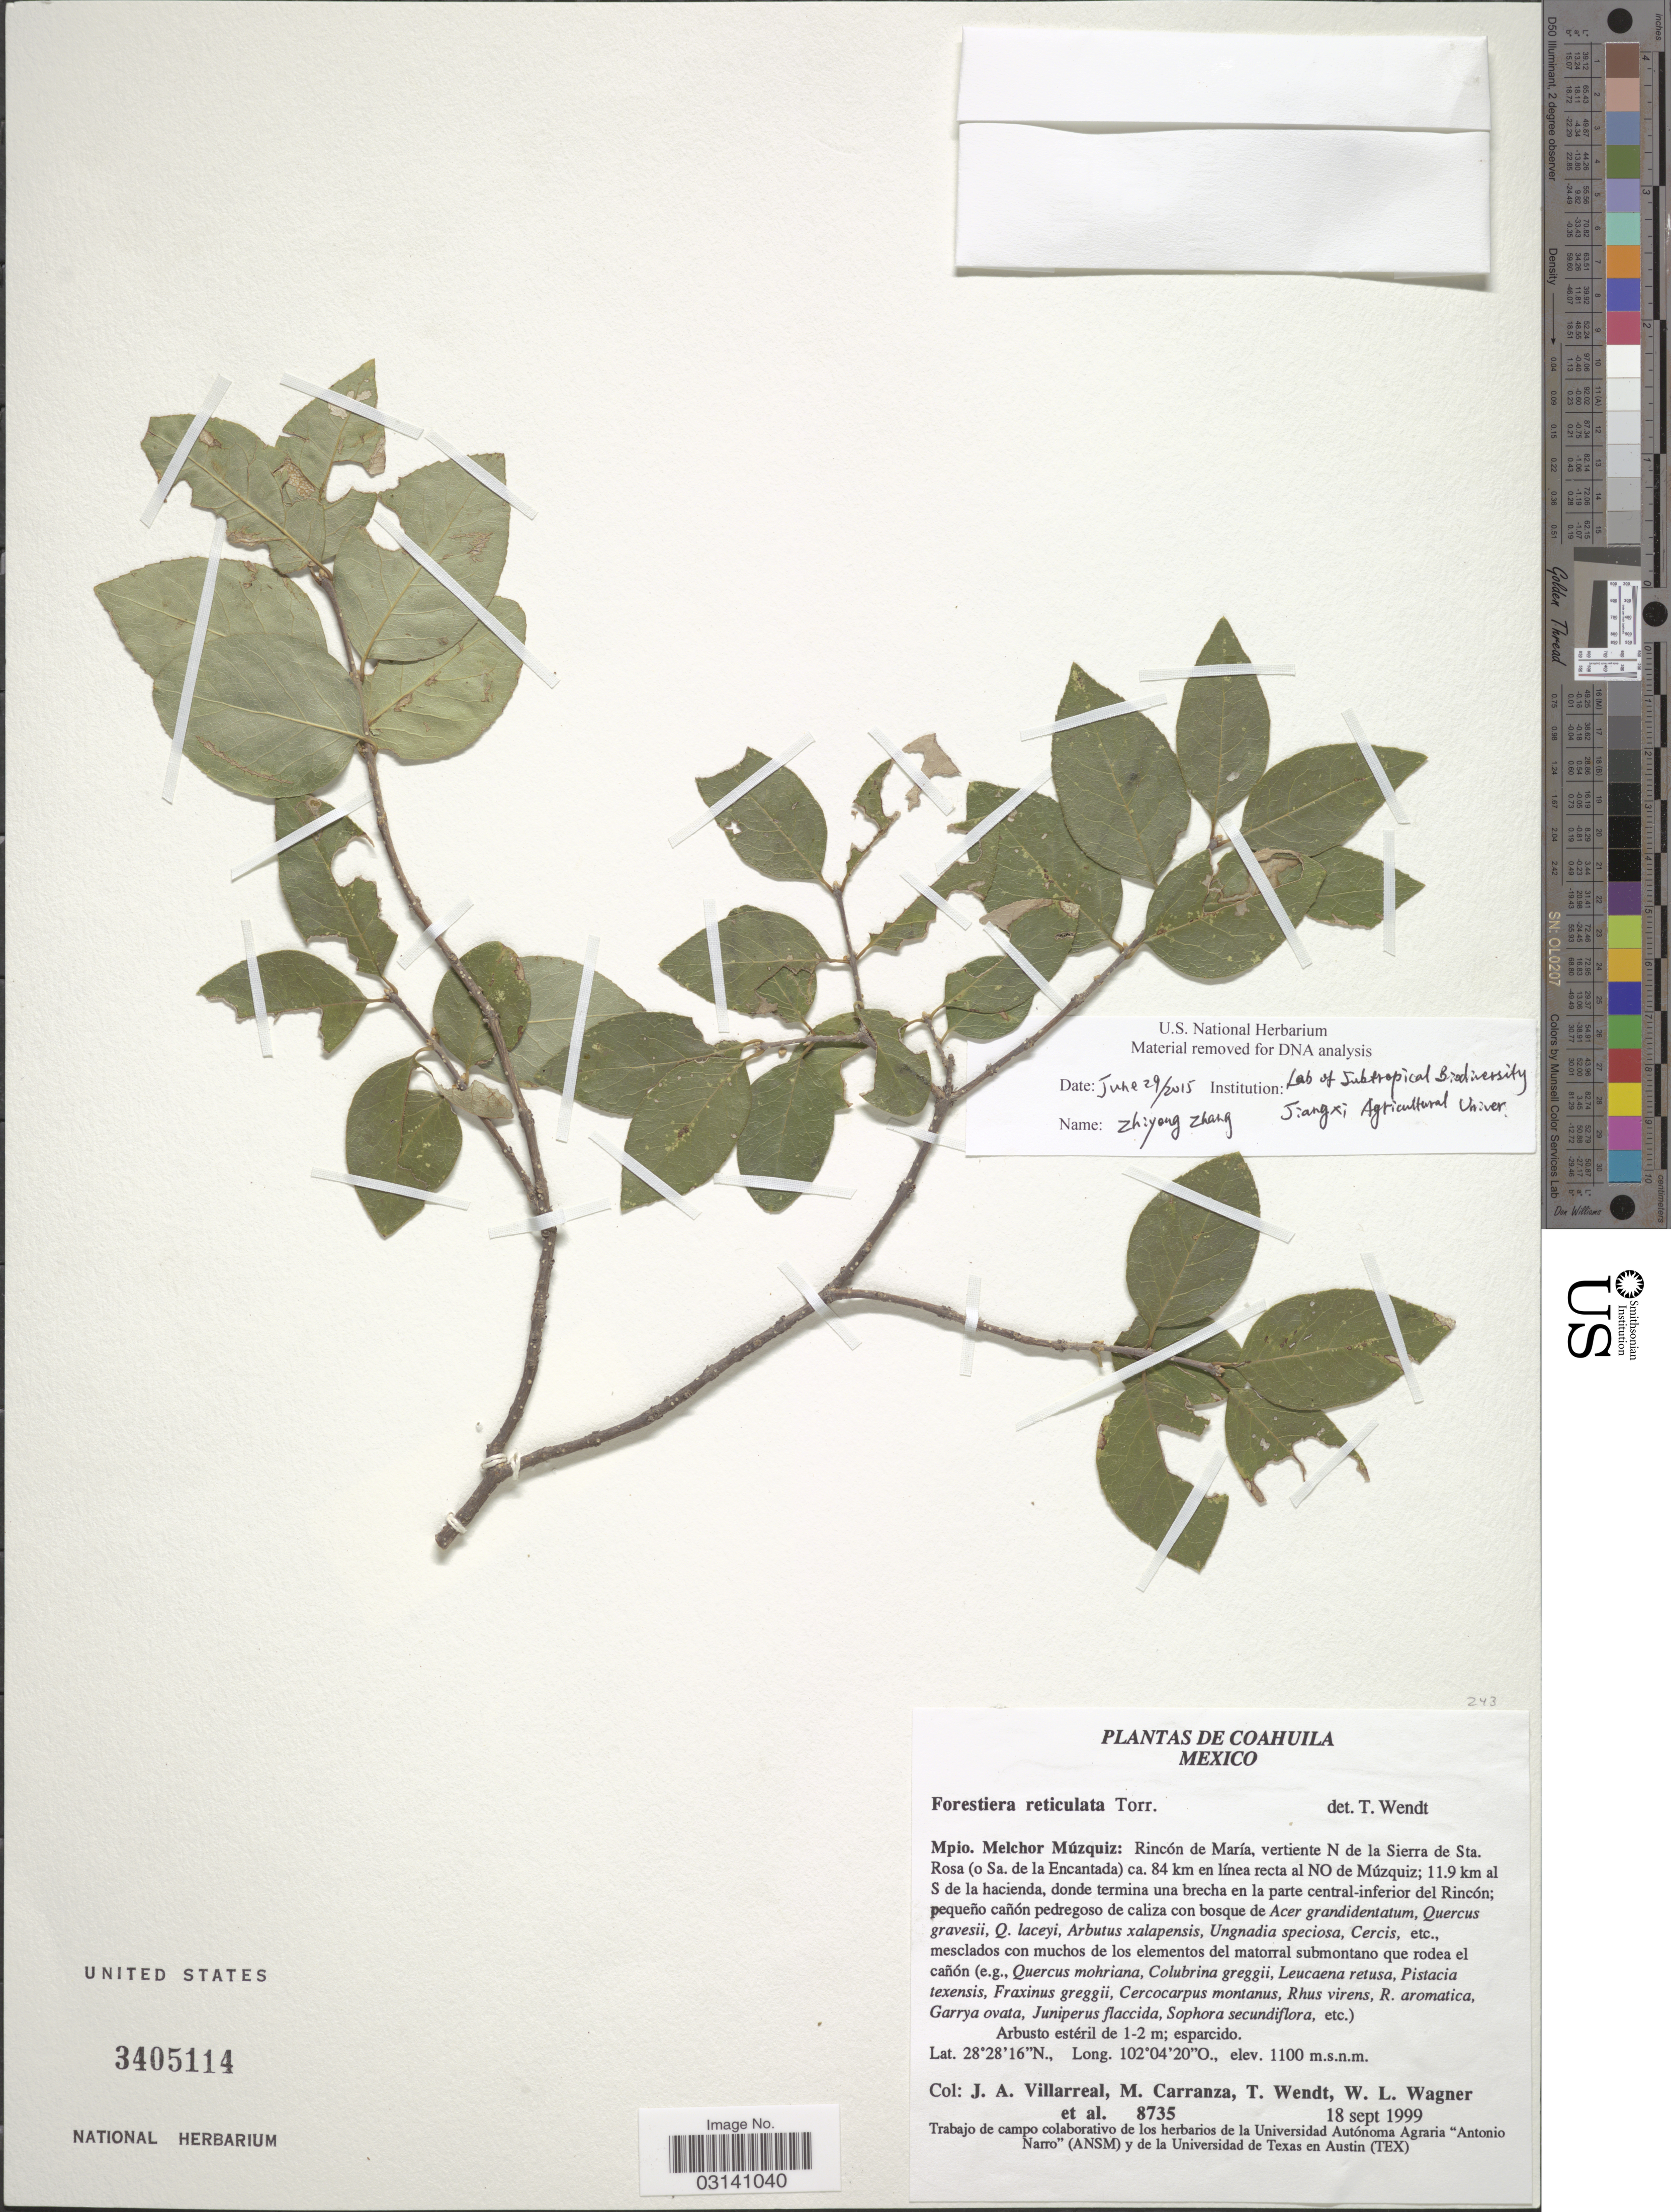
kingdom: Plantae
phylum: Tracheophyta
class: Magnoliopsida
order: Lamiales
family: Oleaceae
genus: Forestiera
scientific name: Forestiera reticulata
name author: Torr. in Emory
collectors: J. Villarreal, M. Carranza, T. L. Wendt, W. L. Wagner & et al.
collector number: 8735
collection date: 1999-09-18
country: Mexico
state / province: Coahuila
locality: Mpio. Melchor Múzquiz: Rincón de María, vertiente N de la Sierra de Sta. Rosa (o Sa. de la Encantada) ca. 84 km en línea recta al NO de Múzquiz; 11.9 km al S de la hacienda, donde termina una brecha en la parte central-inferior del Rincón.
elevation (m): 1100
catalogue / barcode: US 3405114